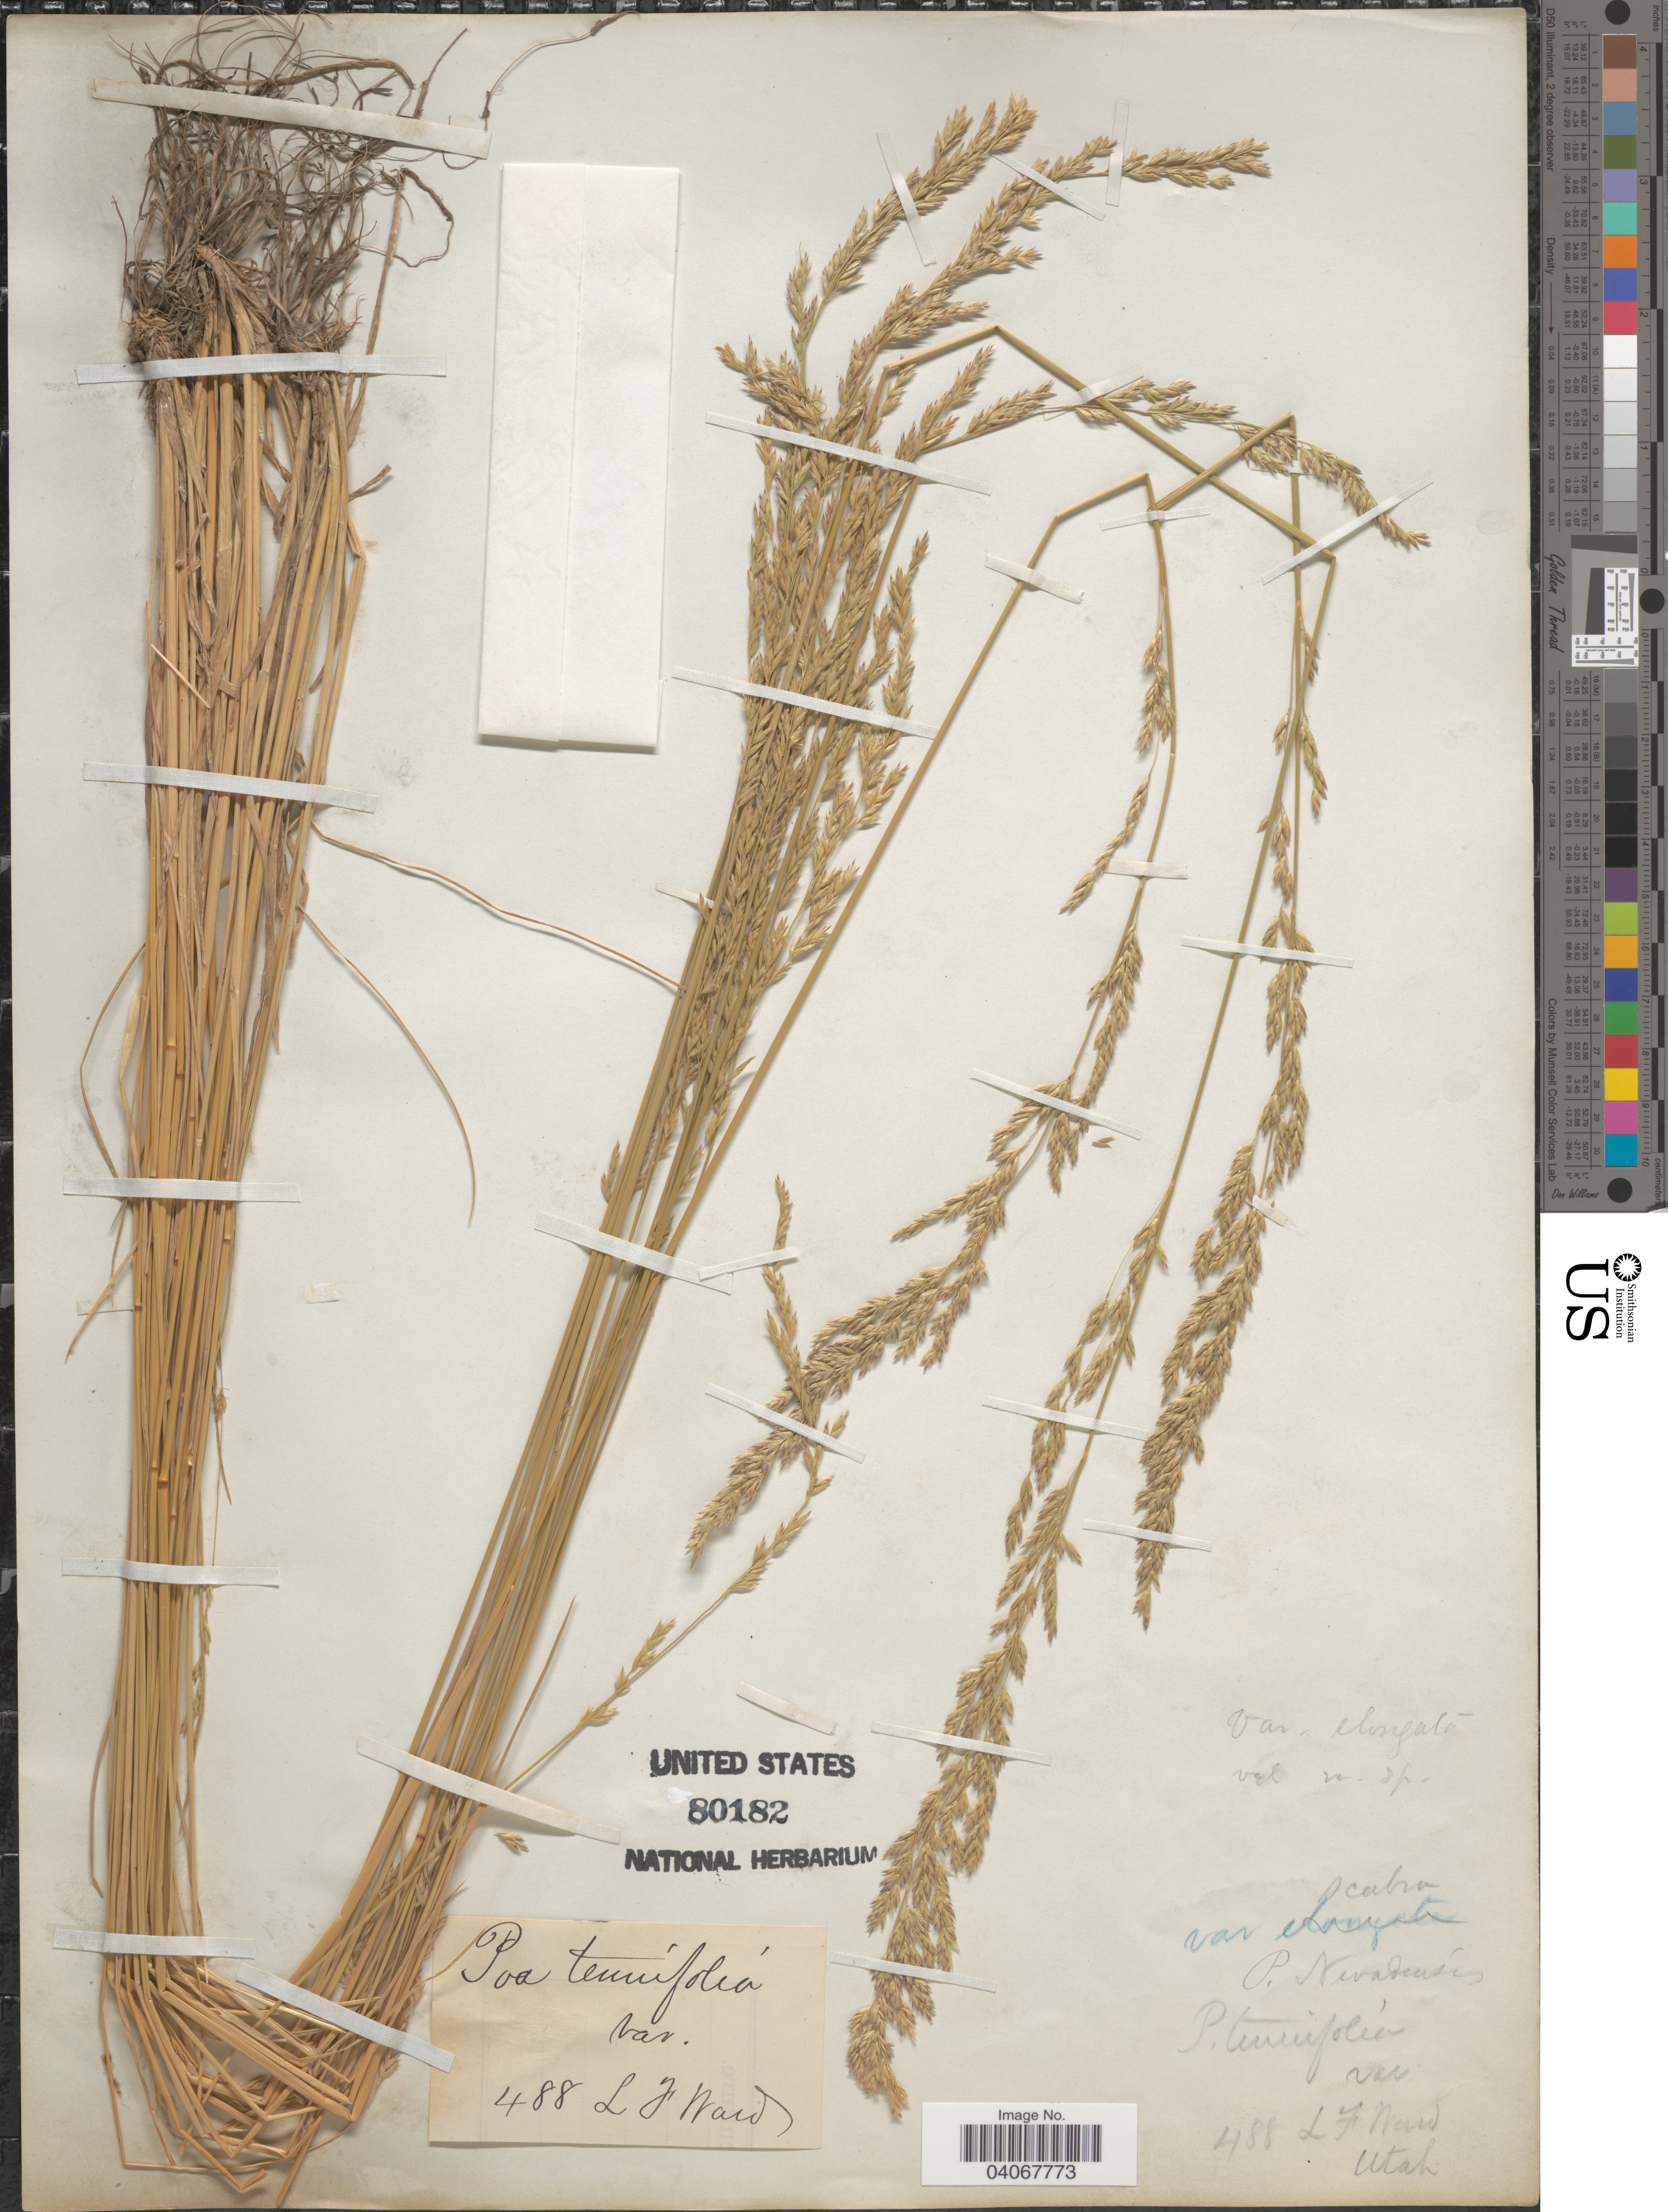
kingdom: Plantae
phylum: Tracheophyta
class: Liliopsida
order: Poales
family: Poaceae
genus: Poa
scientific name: Poa secunda subsp. secunda var. secunda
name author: J. Presl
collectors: L. Ward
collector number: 488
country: United States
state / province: Utah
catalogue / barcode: US 80182